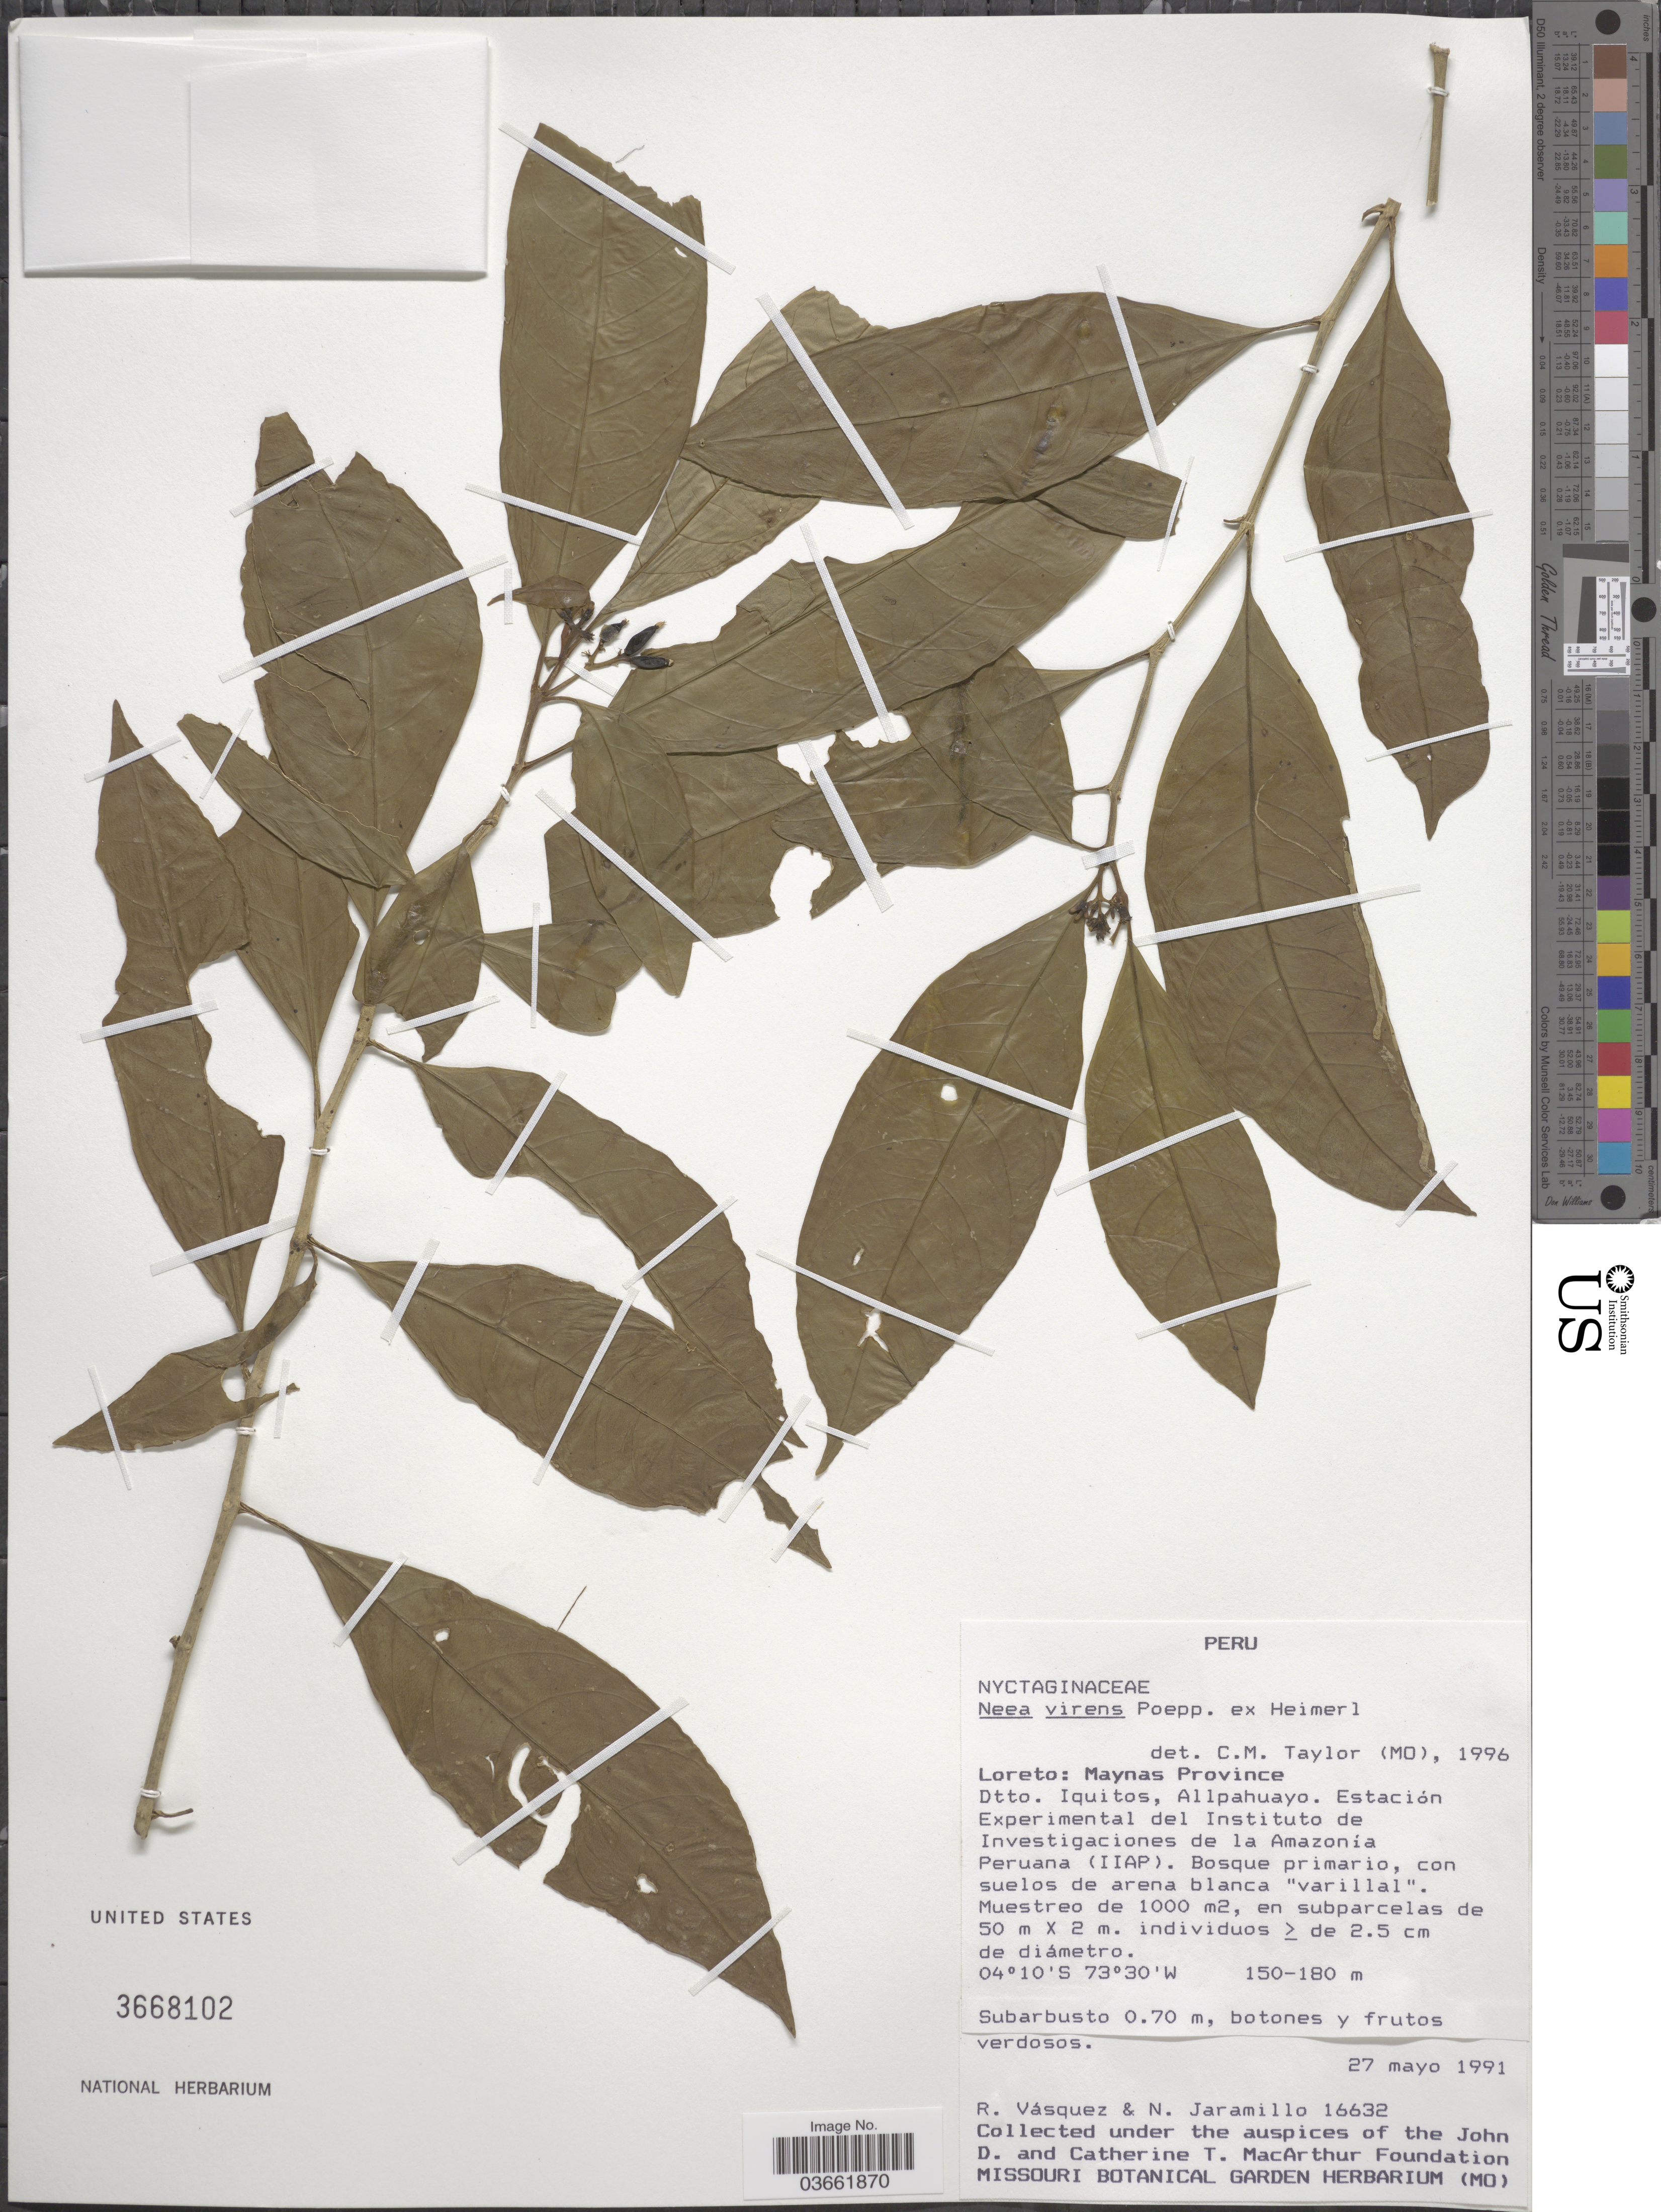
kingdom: Plantae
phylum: Tracheophyta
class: Magnoliopsida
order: Caryophyllales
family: Nyctaginaceae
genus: Neea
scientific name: Neea virens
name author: Poepp. ex Heimerl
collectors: R. Vásquez & N. Jaramillo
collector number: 16632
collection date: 1991-05-27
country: Peru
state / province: Loreto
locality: Maynas Province. Dtto. Iquitos, Allpahuayo. Estación Experimental del Instituto de Investigaciones de la Amazonía Peruana (IIAP).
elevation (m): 150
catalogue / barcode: US 3668102